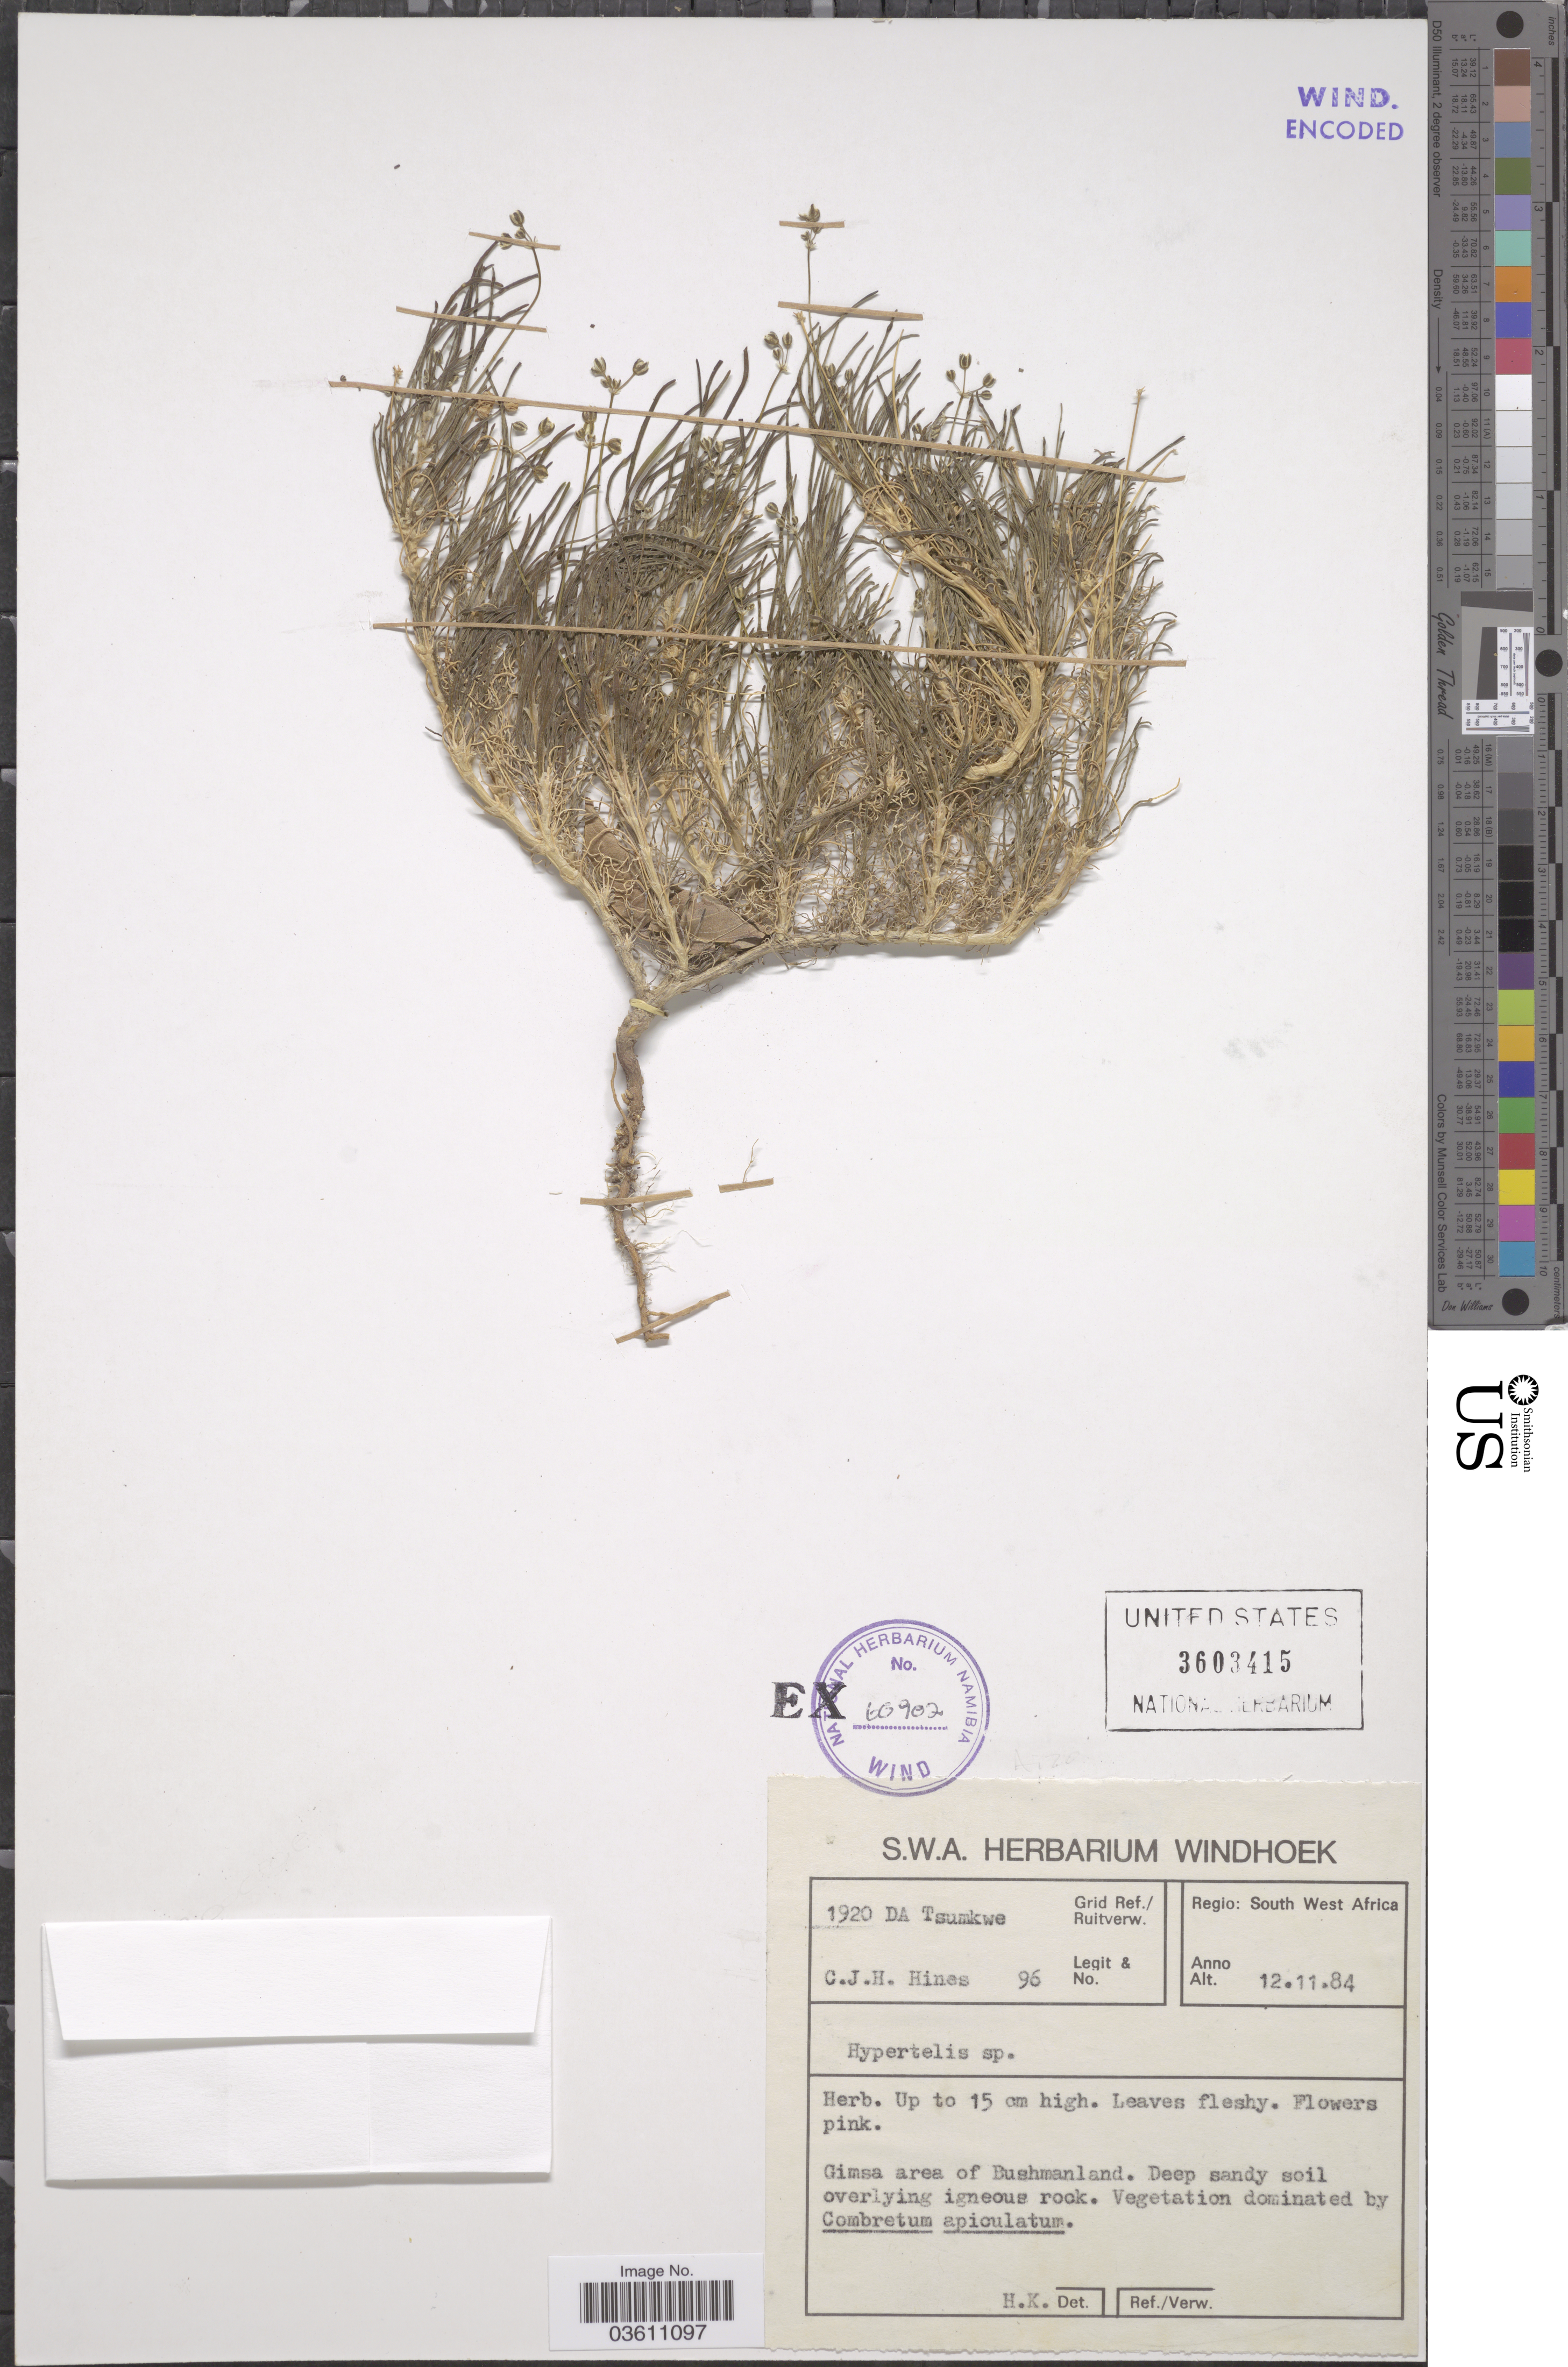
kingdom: Plantae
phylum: Tracheophyta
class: Magnoliopsida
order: Caryophyllales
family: Kewaceae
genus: Kewa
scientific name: Kewa bowkeriana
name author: (Sond.) Christenh.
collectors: C. Hines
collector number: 96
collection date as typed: Transcribed d/m/y: 12/11/84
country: Namibia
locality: Grid Ref./ Ruitverw. 1920 DA Tsumkwe. Regio: South West Africa.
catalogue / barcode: US 3603415